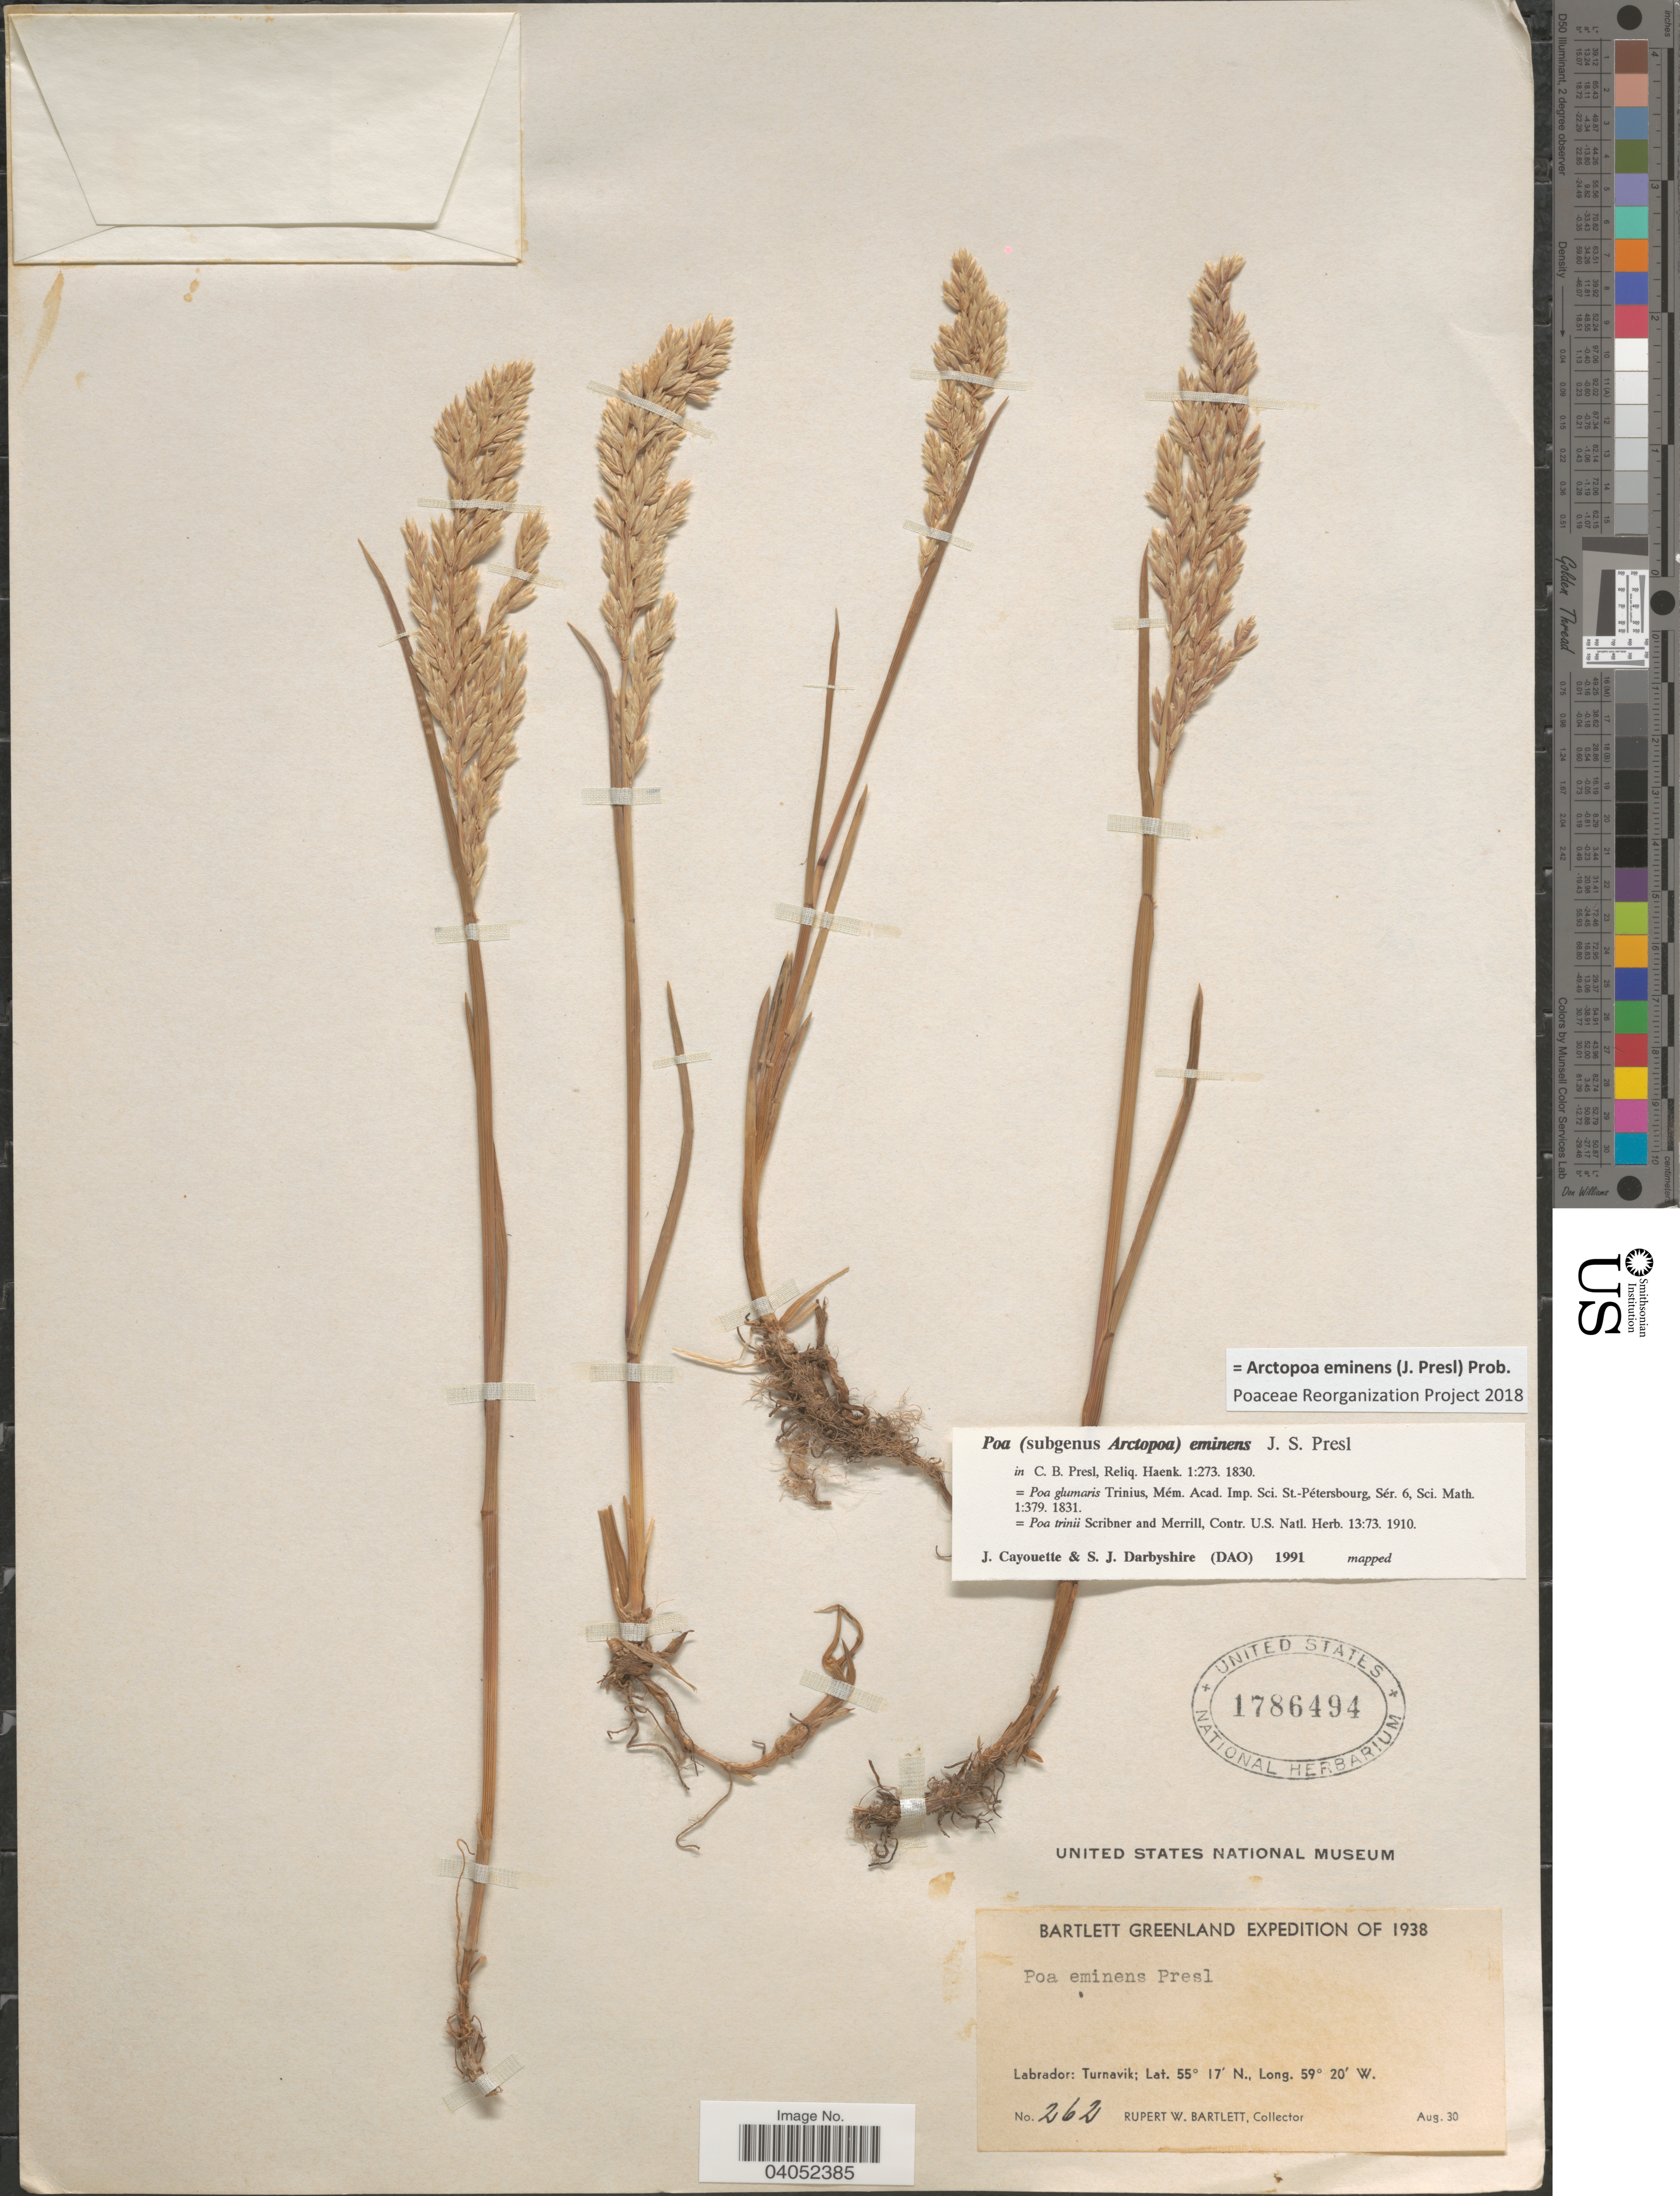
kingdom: Plantae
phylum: Tracheophyta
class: Liliopsida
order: Poales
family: Poaceae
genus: Arctopoa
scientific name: Arctopoa eminens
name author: (J. Presl) Prob.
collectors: R. W. Bartlett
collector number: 262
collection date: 1938-08-30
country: Canada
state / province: Newfoundland and Labrador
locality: Labrador: Turnavik.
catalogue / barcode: US 1786494